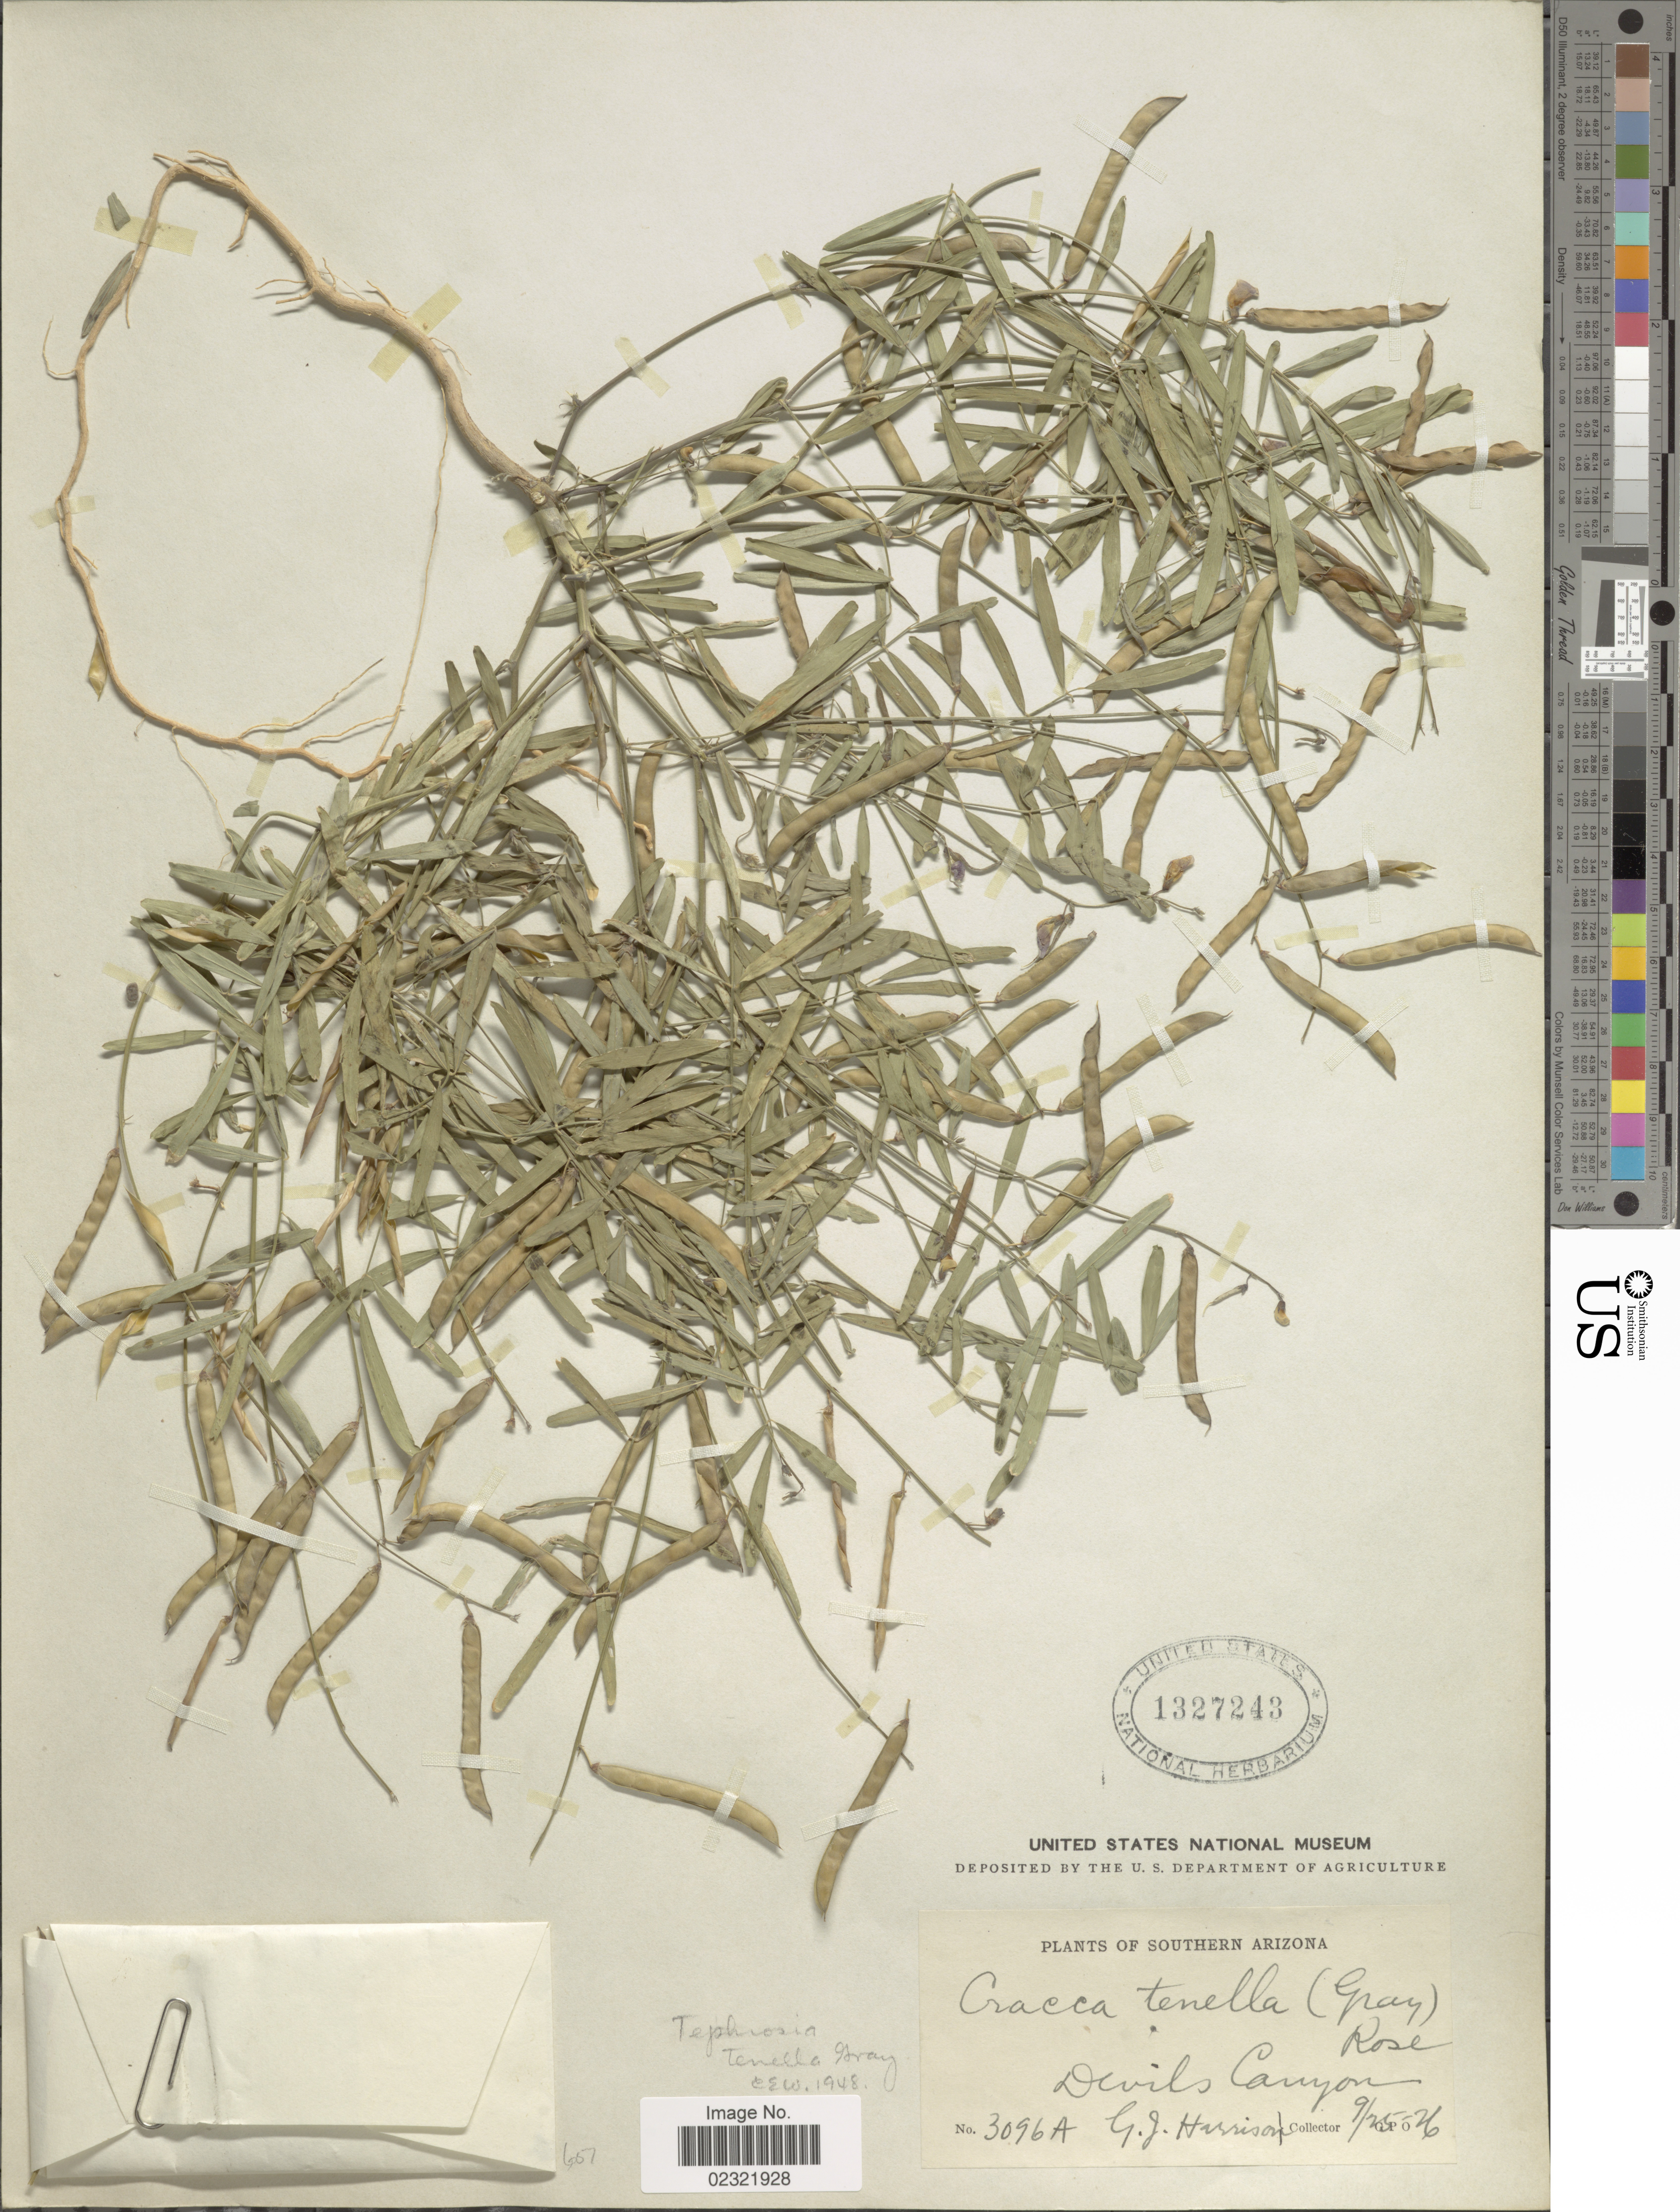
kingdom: Plantae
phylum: Tracheophyta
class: Magnoliopsida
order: Fabales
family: Fabaceae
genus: Tephrosia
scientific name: Tephrosia tenella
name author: A. Gray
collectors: G. J. Harrison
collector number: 3096A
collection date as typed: Transcribed d/m/y: 25/9/26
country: United States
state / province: Arizona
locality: Southern Arizona, Devils Canyon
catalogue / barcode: US 1327243